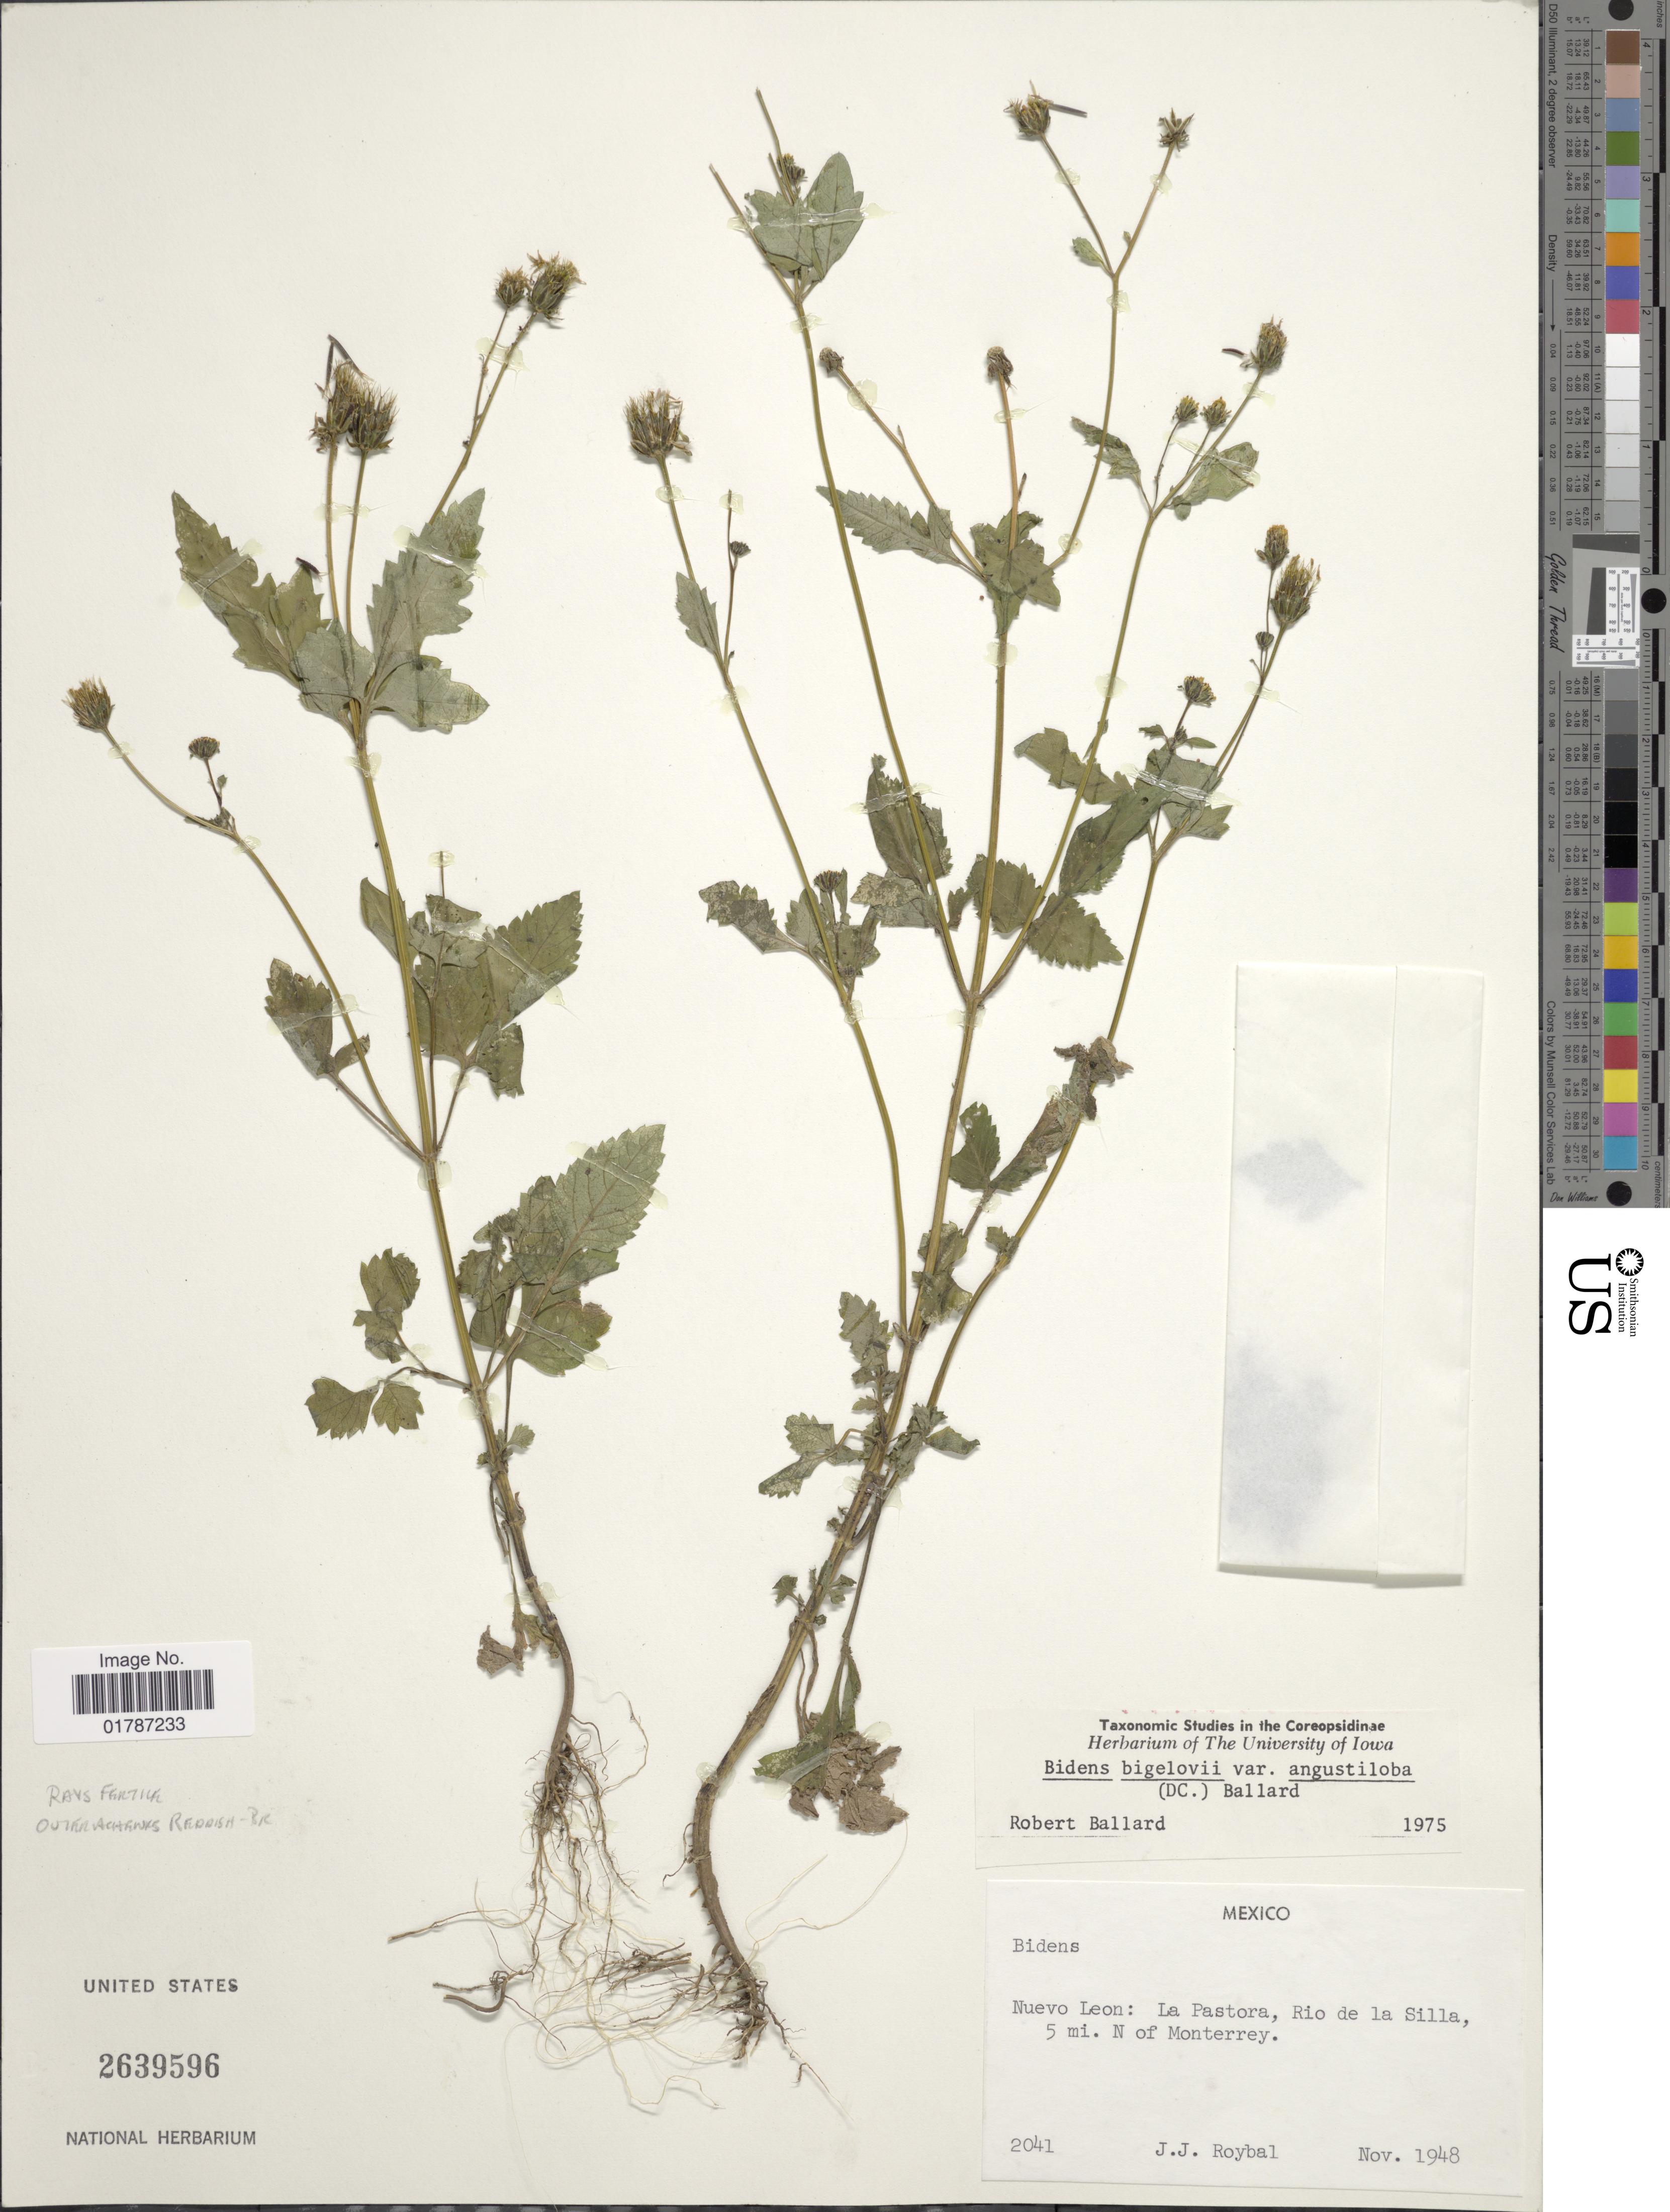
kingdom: Plantae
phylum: Tracheophyta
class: Magnoliopsida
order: Asterales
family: Asteraceae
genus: Bidens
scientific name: Bidens bigelovii var. angustiloba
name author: (DC.) Ballard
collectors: J. J. Roybal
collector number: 2041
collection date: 1948-11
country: Mexico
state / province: Nuevo León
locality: Nuevo Loen: La Pastora, Rio de la Silla, 5 mi. N of Monterrey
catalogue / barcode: US 2639596